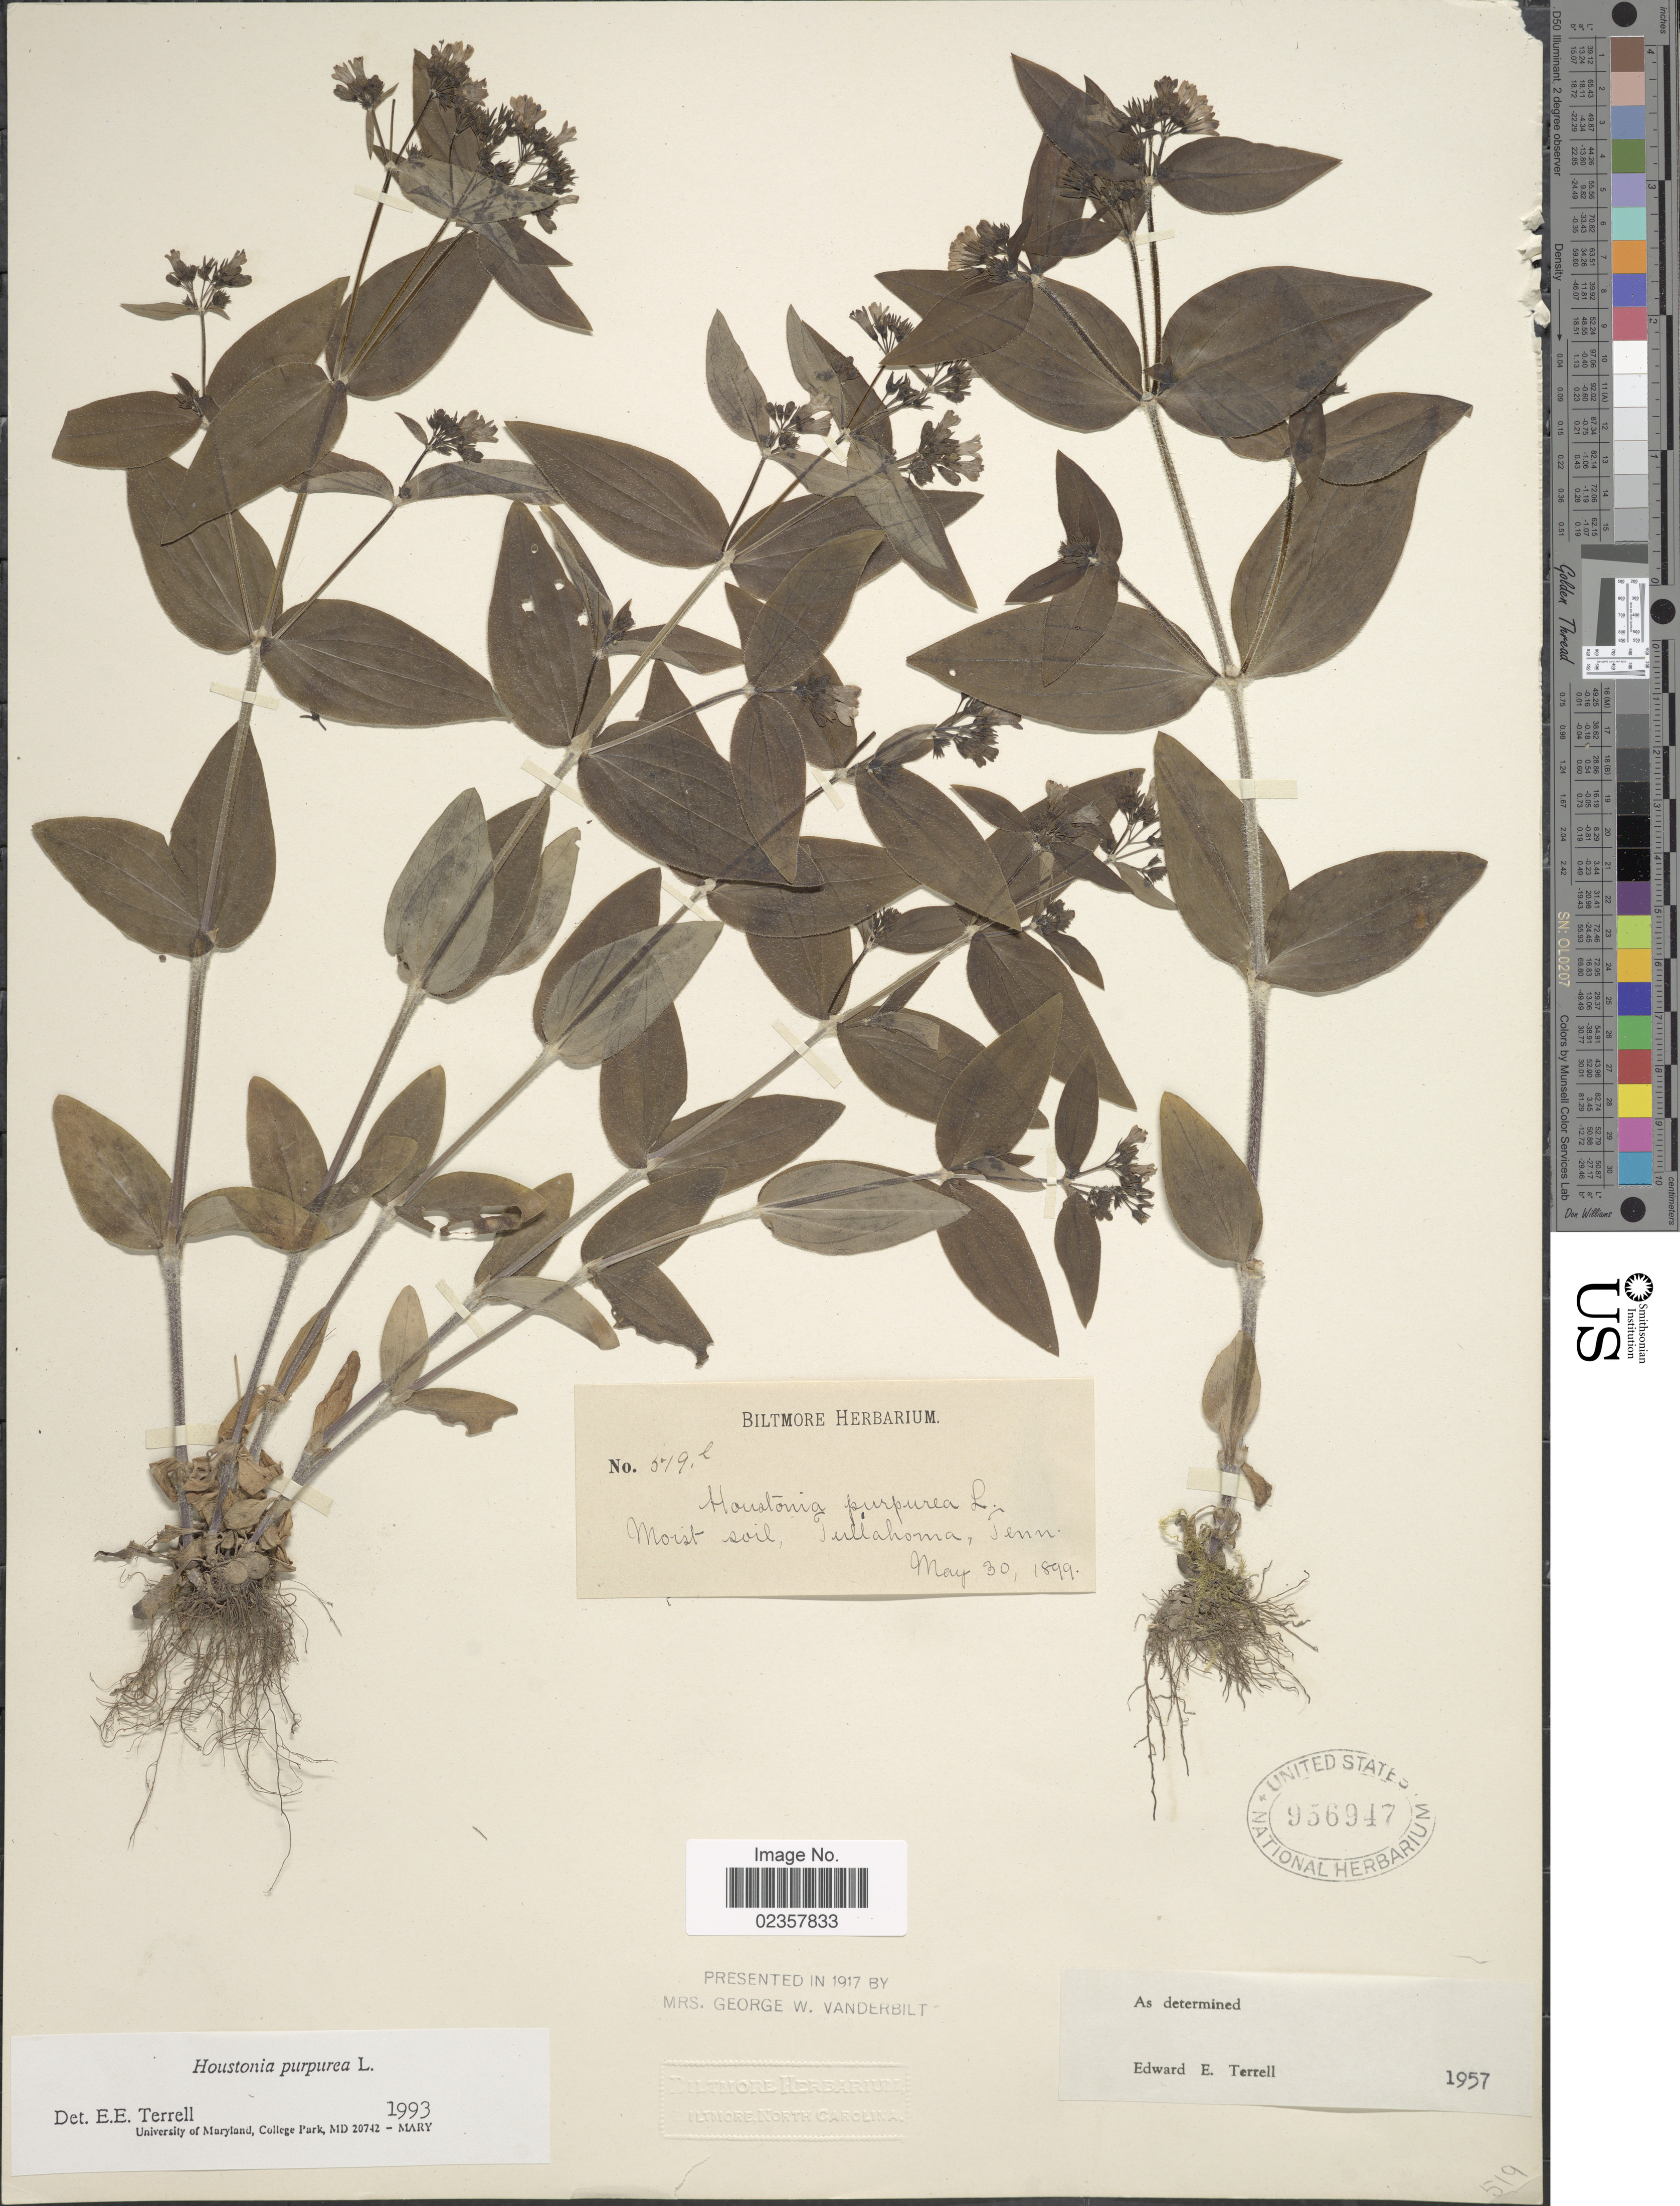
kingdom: Plantae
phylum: Tracheophyta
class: Magnoliopsida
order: Gentianales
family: Rubiaceae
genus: Houstonia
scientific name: Houstonia purpurea var. purpurea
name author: L.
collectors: ex herb. Biltmore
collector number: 519l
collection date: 1899-05-30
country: United States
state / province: Tennessee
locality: Moist soil, Tullahoma, Tenn.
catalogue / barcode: US 956947